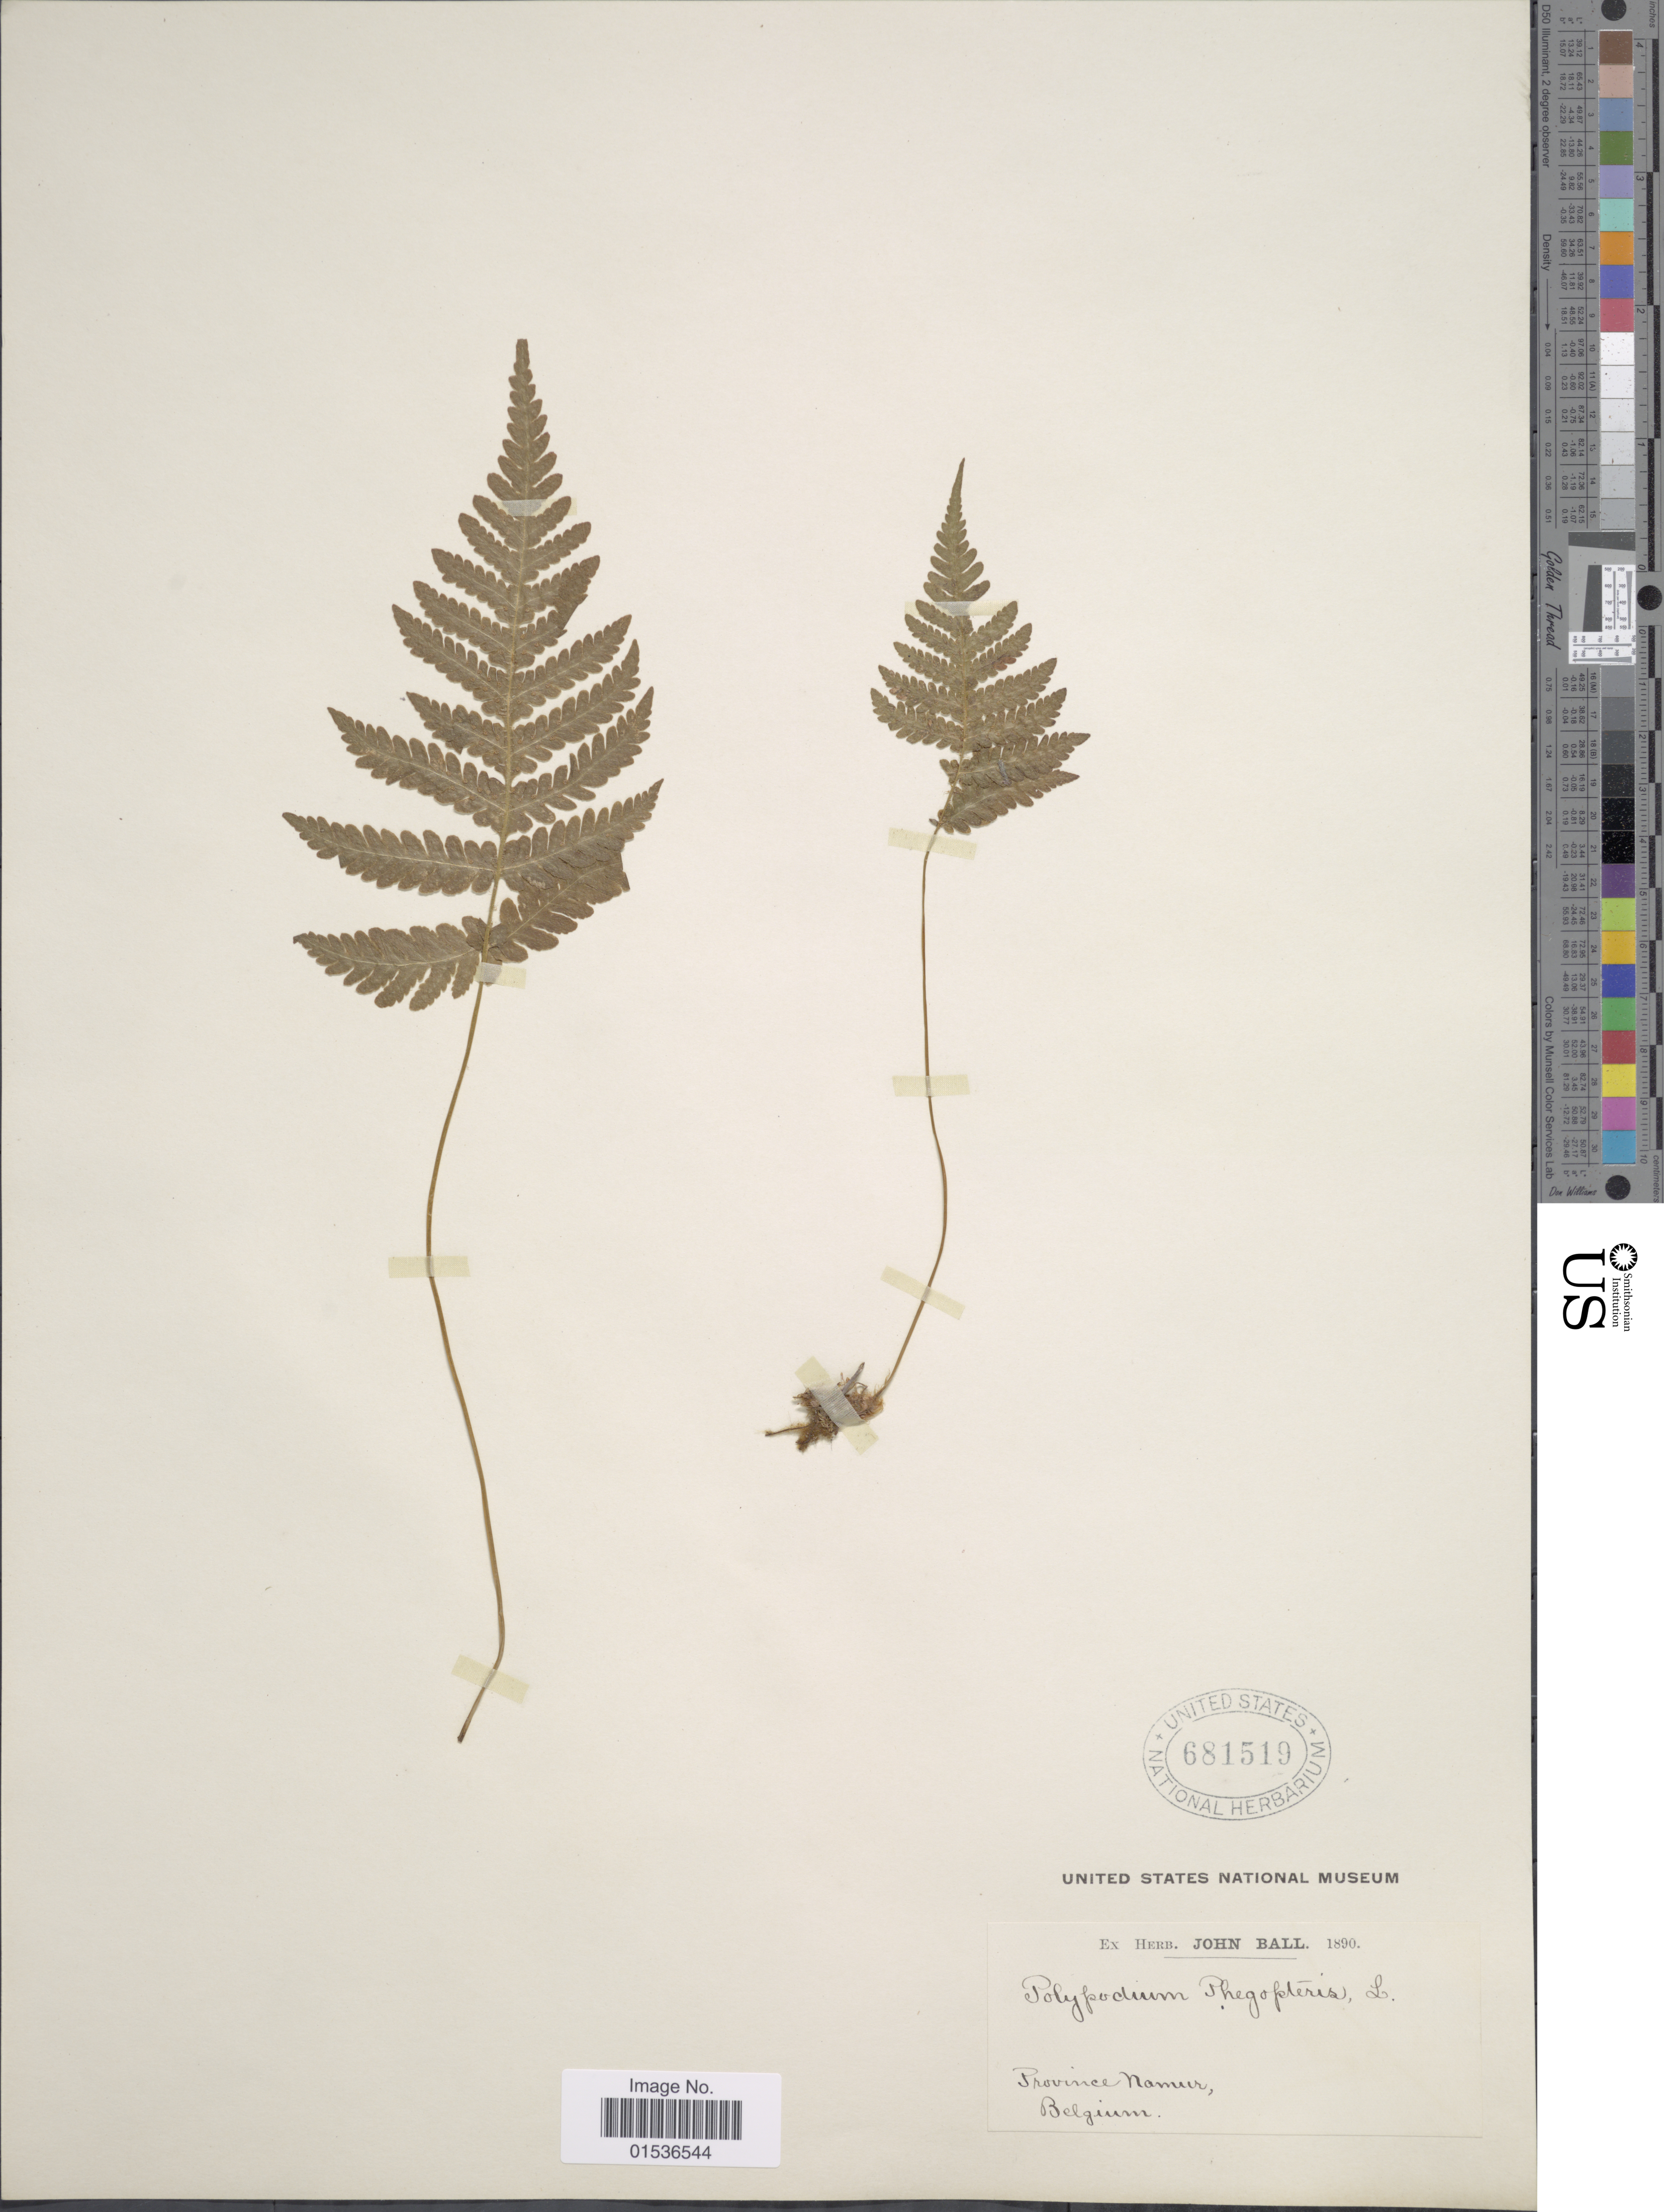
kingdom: Plantae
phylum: Tracheophyta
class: Polypodiopsida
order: Polypodiales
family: Thelypteridaceae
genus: Phegopteris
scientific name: Phegopteris connectilis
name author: (Michx.) Watt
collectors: ex herb. John Ball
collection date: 1890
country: Belgium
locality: Province Namur, Belgium.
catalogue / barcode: US 681519